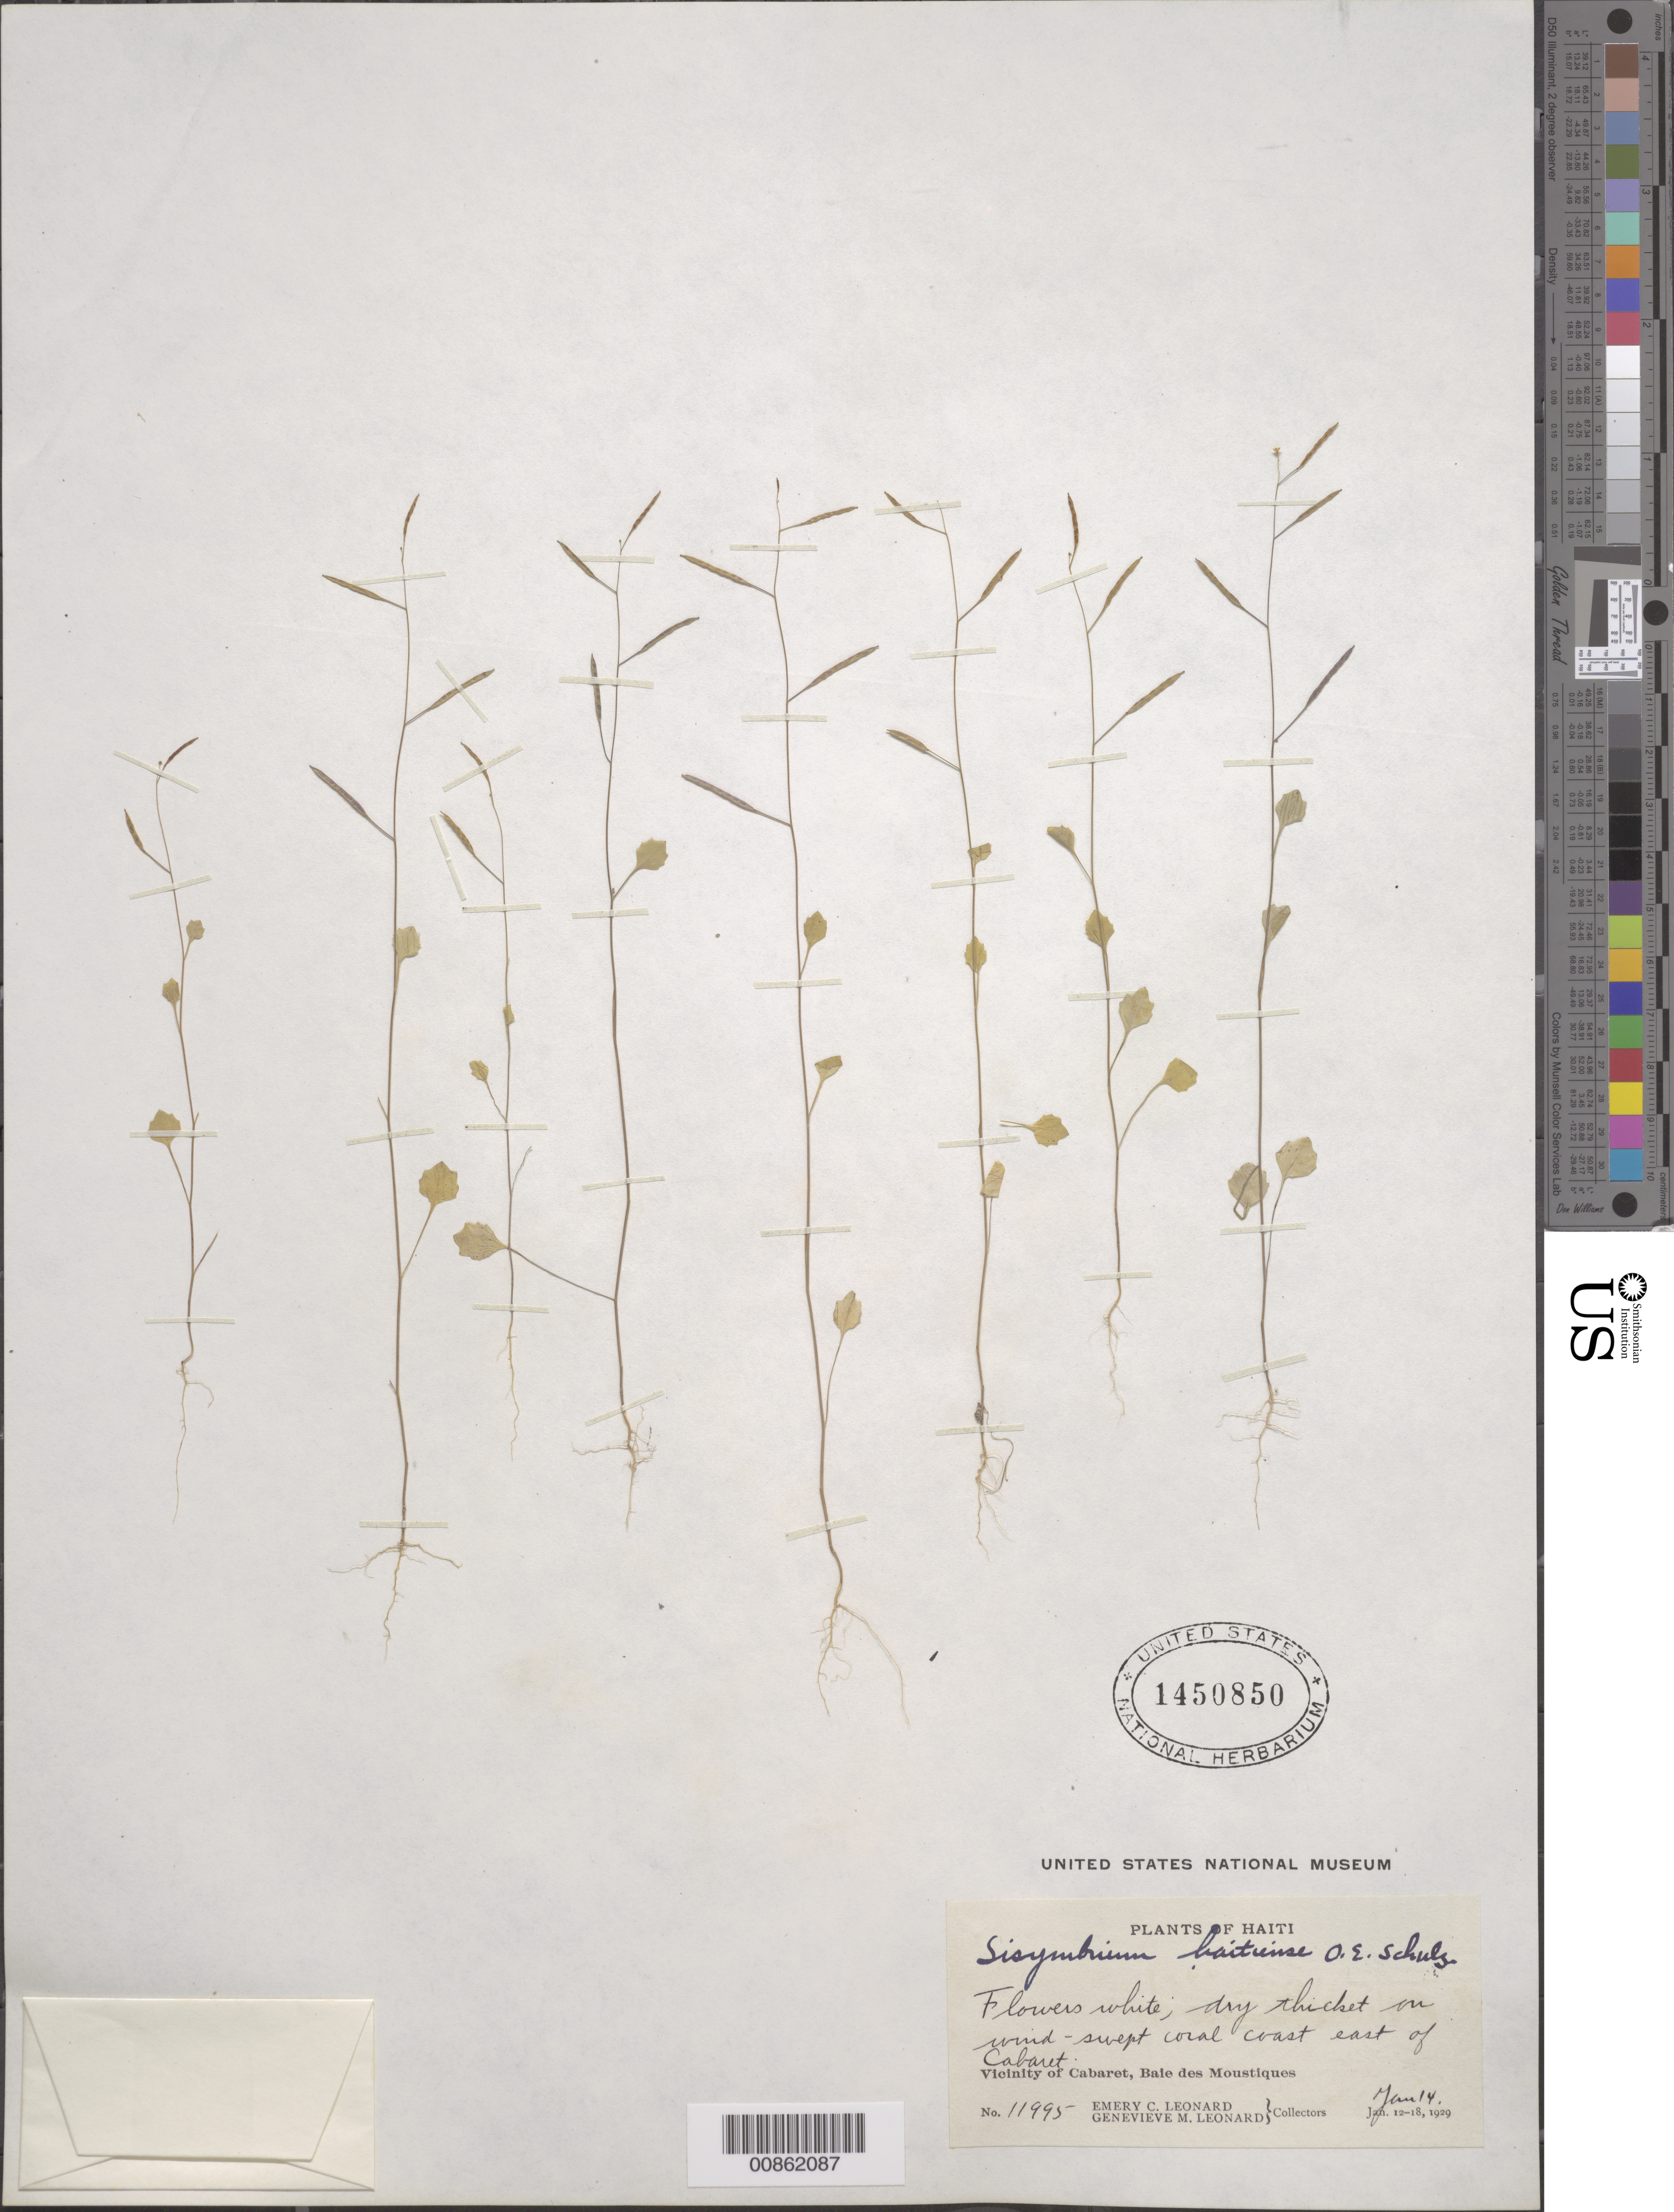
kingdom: Plantae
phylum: Tracheophyta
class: Magnoliopsida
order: Brassicales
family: Brassicaceae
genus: Sisymbrium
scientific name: Sisymbrium haitiense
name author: O.E. Schulz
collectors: E. C. Leonard & G. M. Leonard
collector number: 11995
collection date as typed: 14 Jan 1929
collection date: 1929-01-14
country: Haiti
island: Hispaniola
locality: East of Cabaret, Baie des Moustiques.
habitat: Dry thicket on wind-swept coral coast.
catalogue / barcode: US 1450850